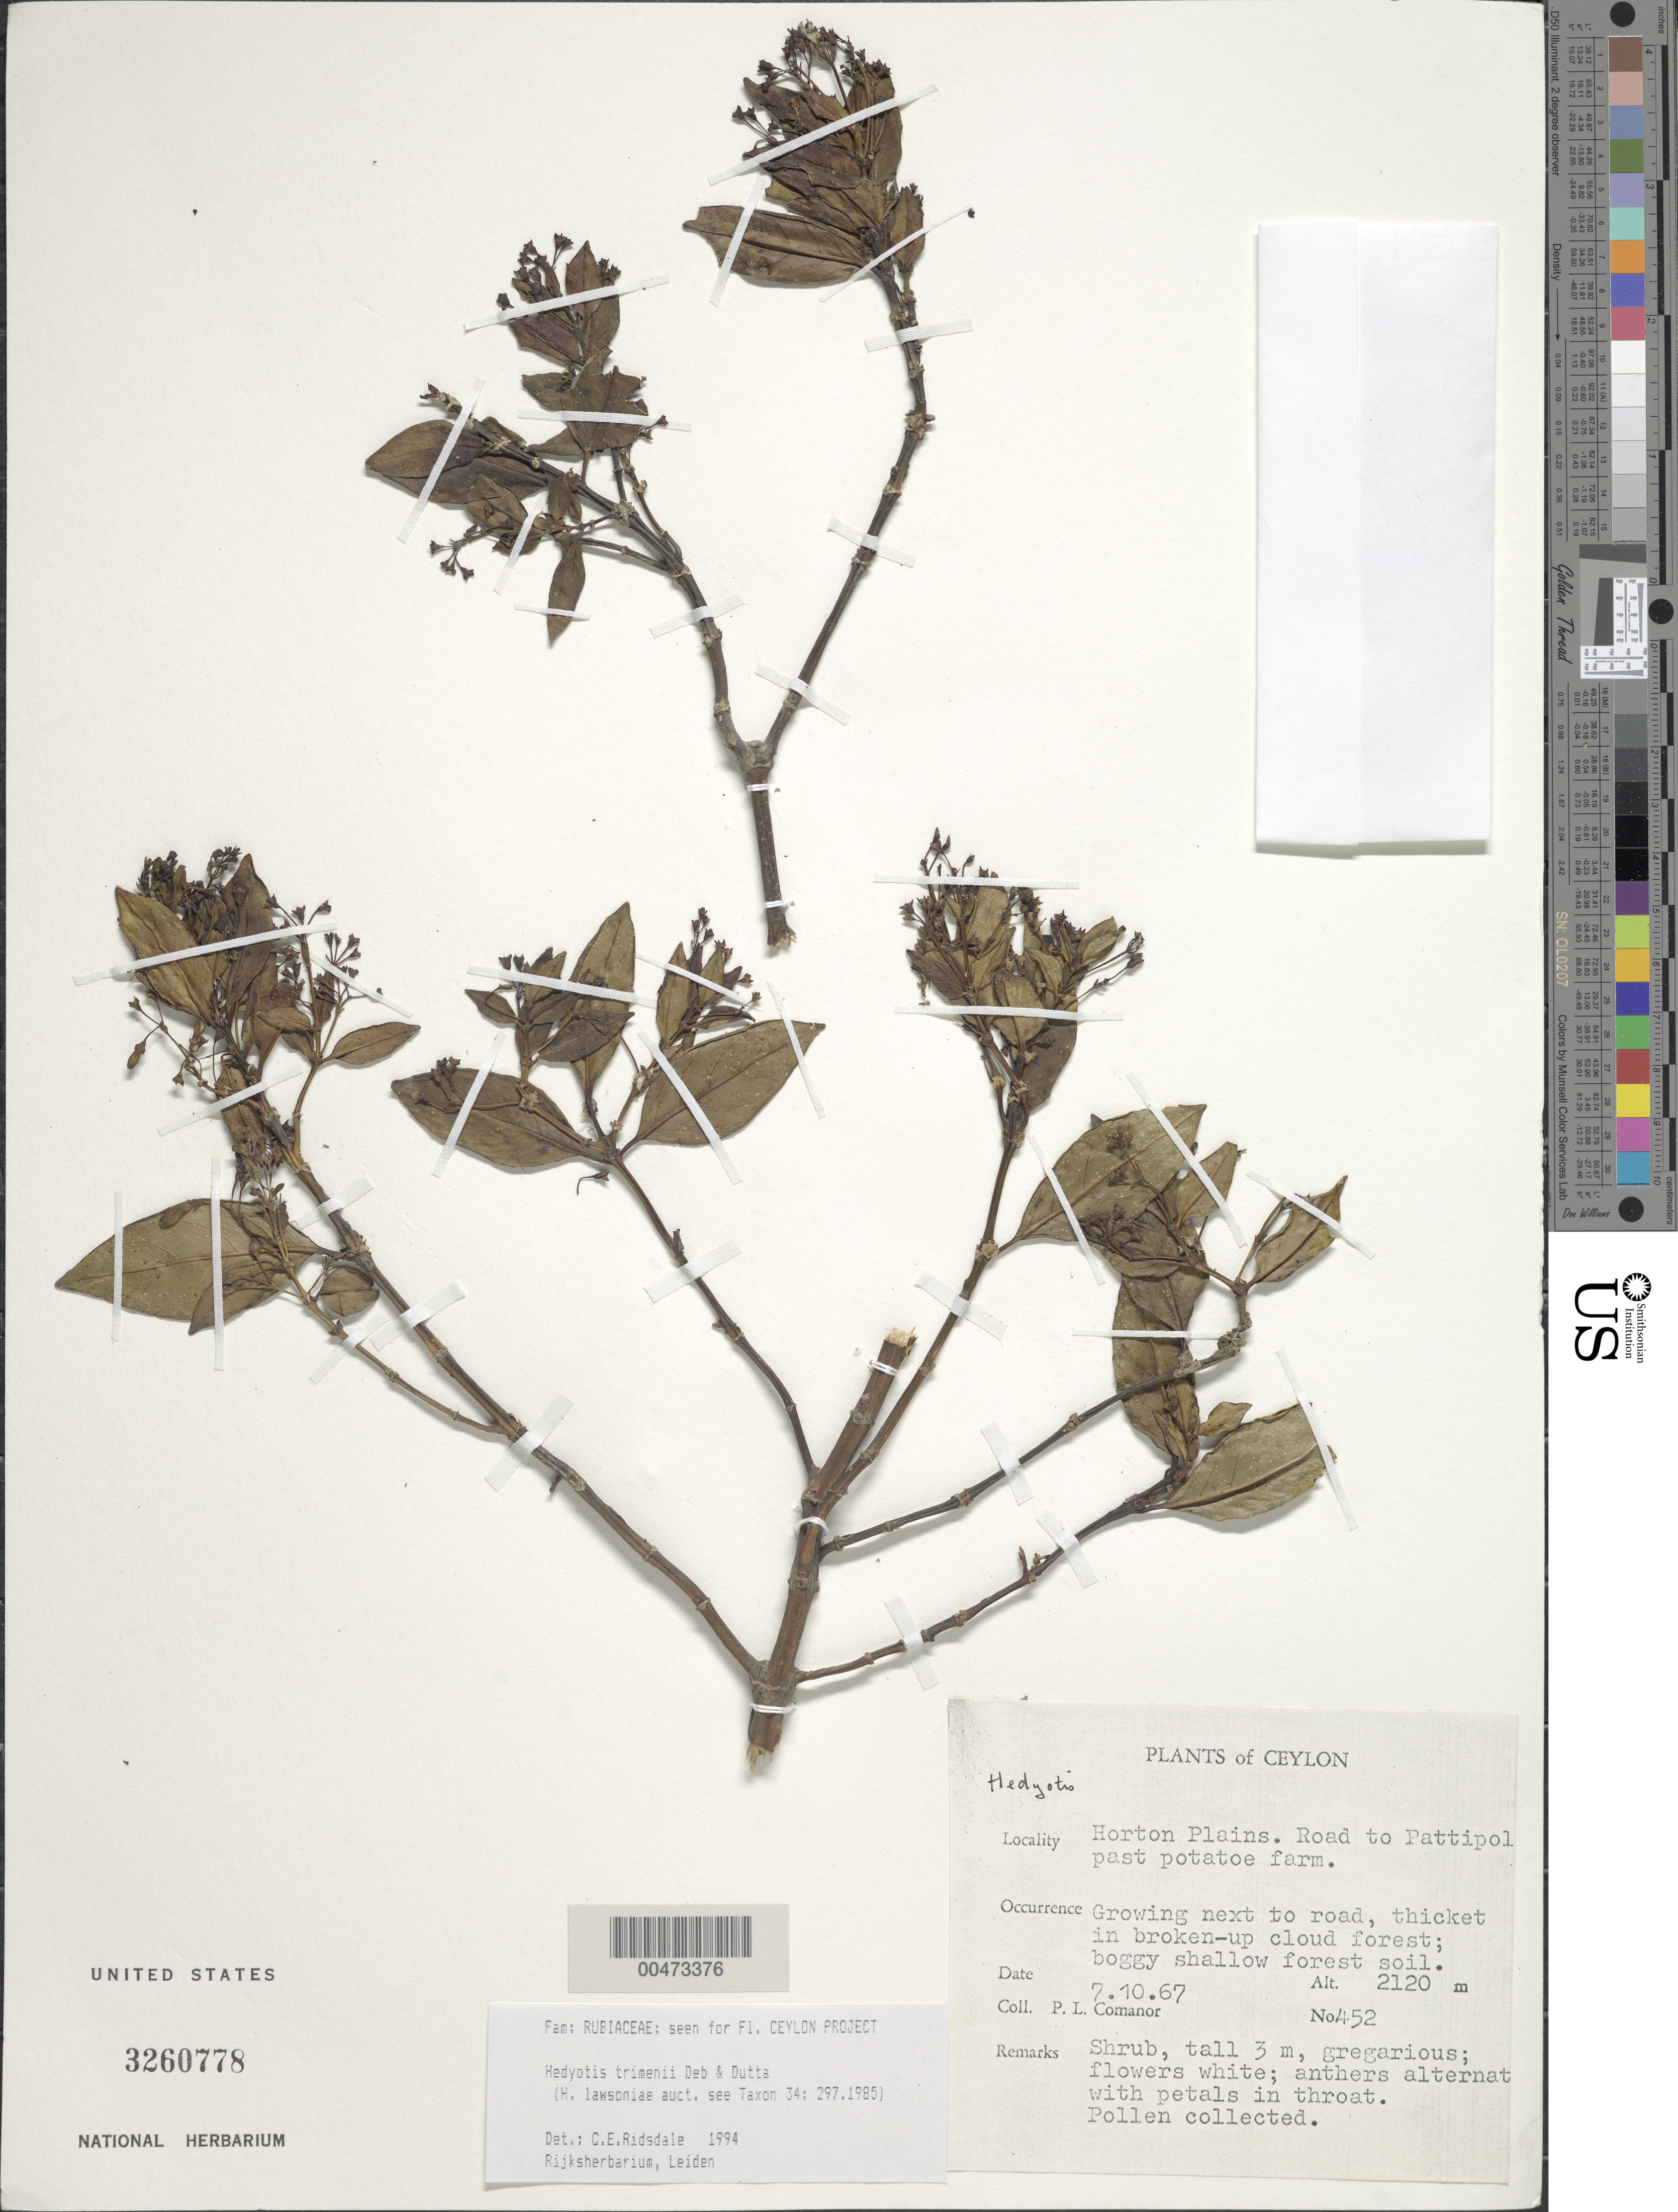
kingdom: Plantae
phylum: Tracheophyta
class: Magnoliopsida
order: Gentianales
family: Rubiaceae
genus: Hedyotis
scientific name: Hedyotis trimenii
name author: Deb & R. Dutta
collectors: P. Comanor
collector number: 452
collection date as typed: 07 Oct 1967 or 10 Jul 1967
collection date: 1967-07-10 or 1967-10-07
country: Sri Lanka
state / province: Central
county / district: Nuwara Eliya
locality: Horton Plains, rd to Pattipol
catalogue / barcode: US 3260778